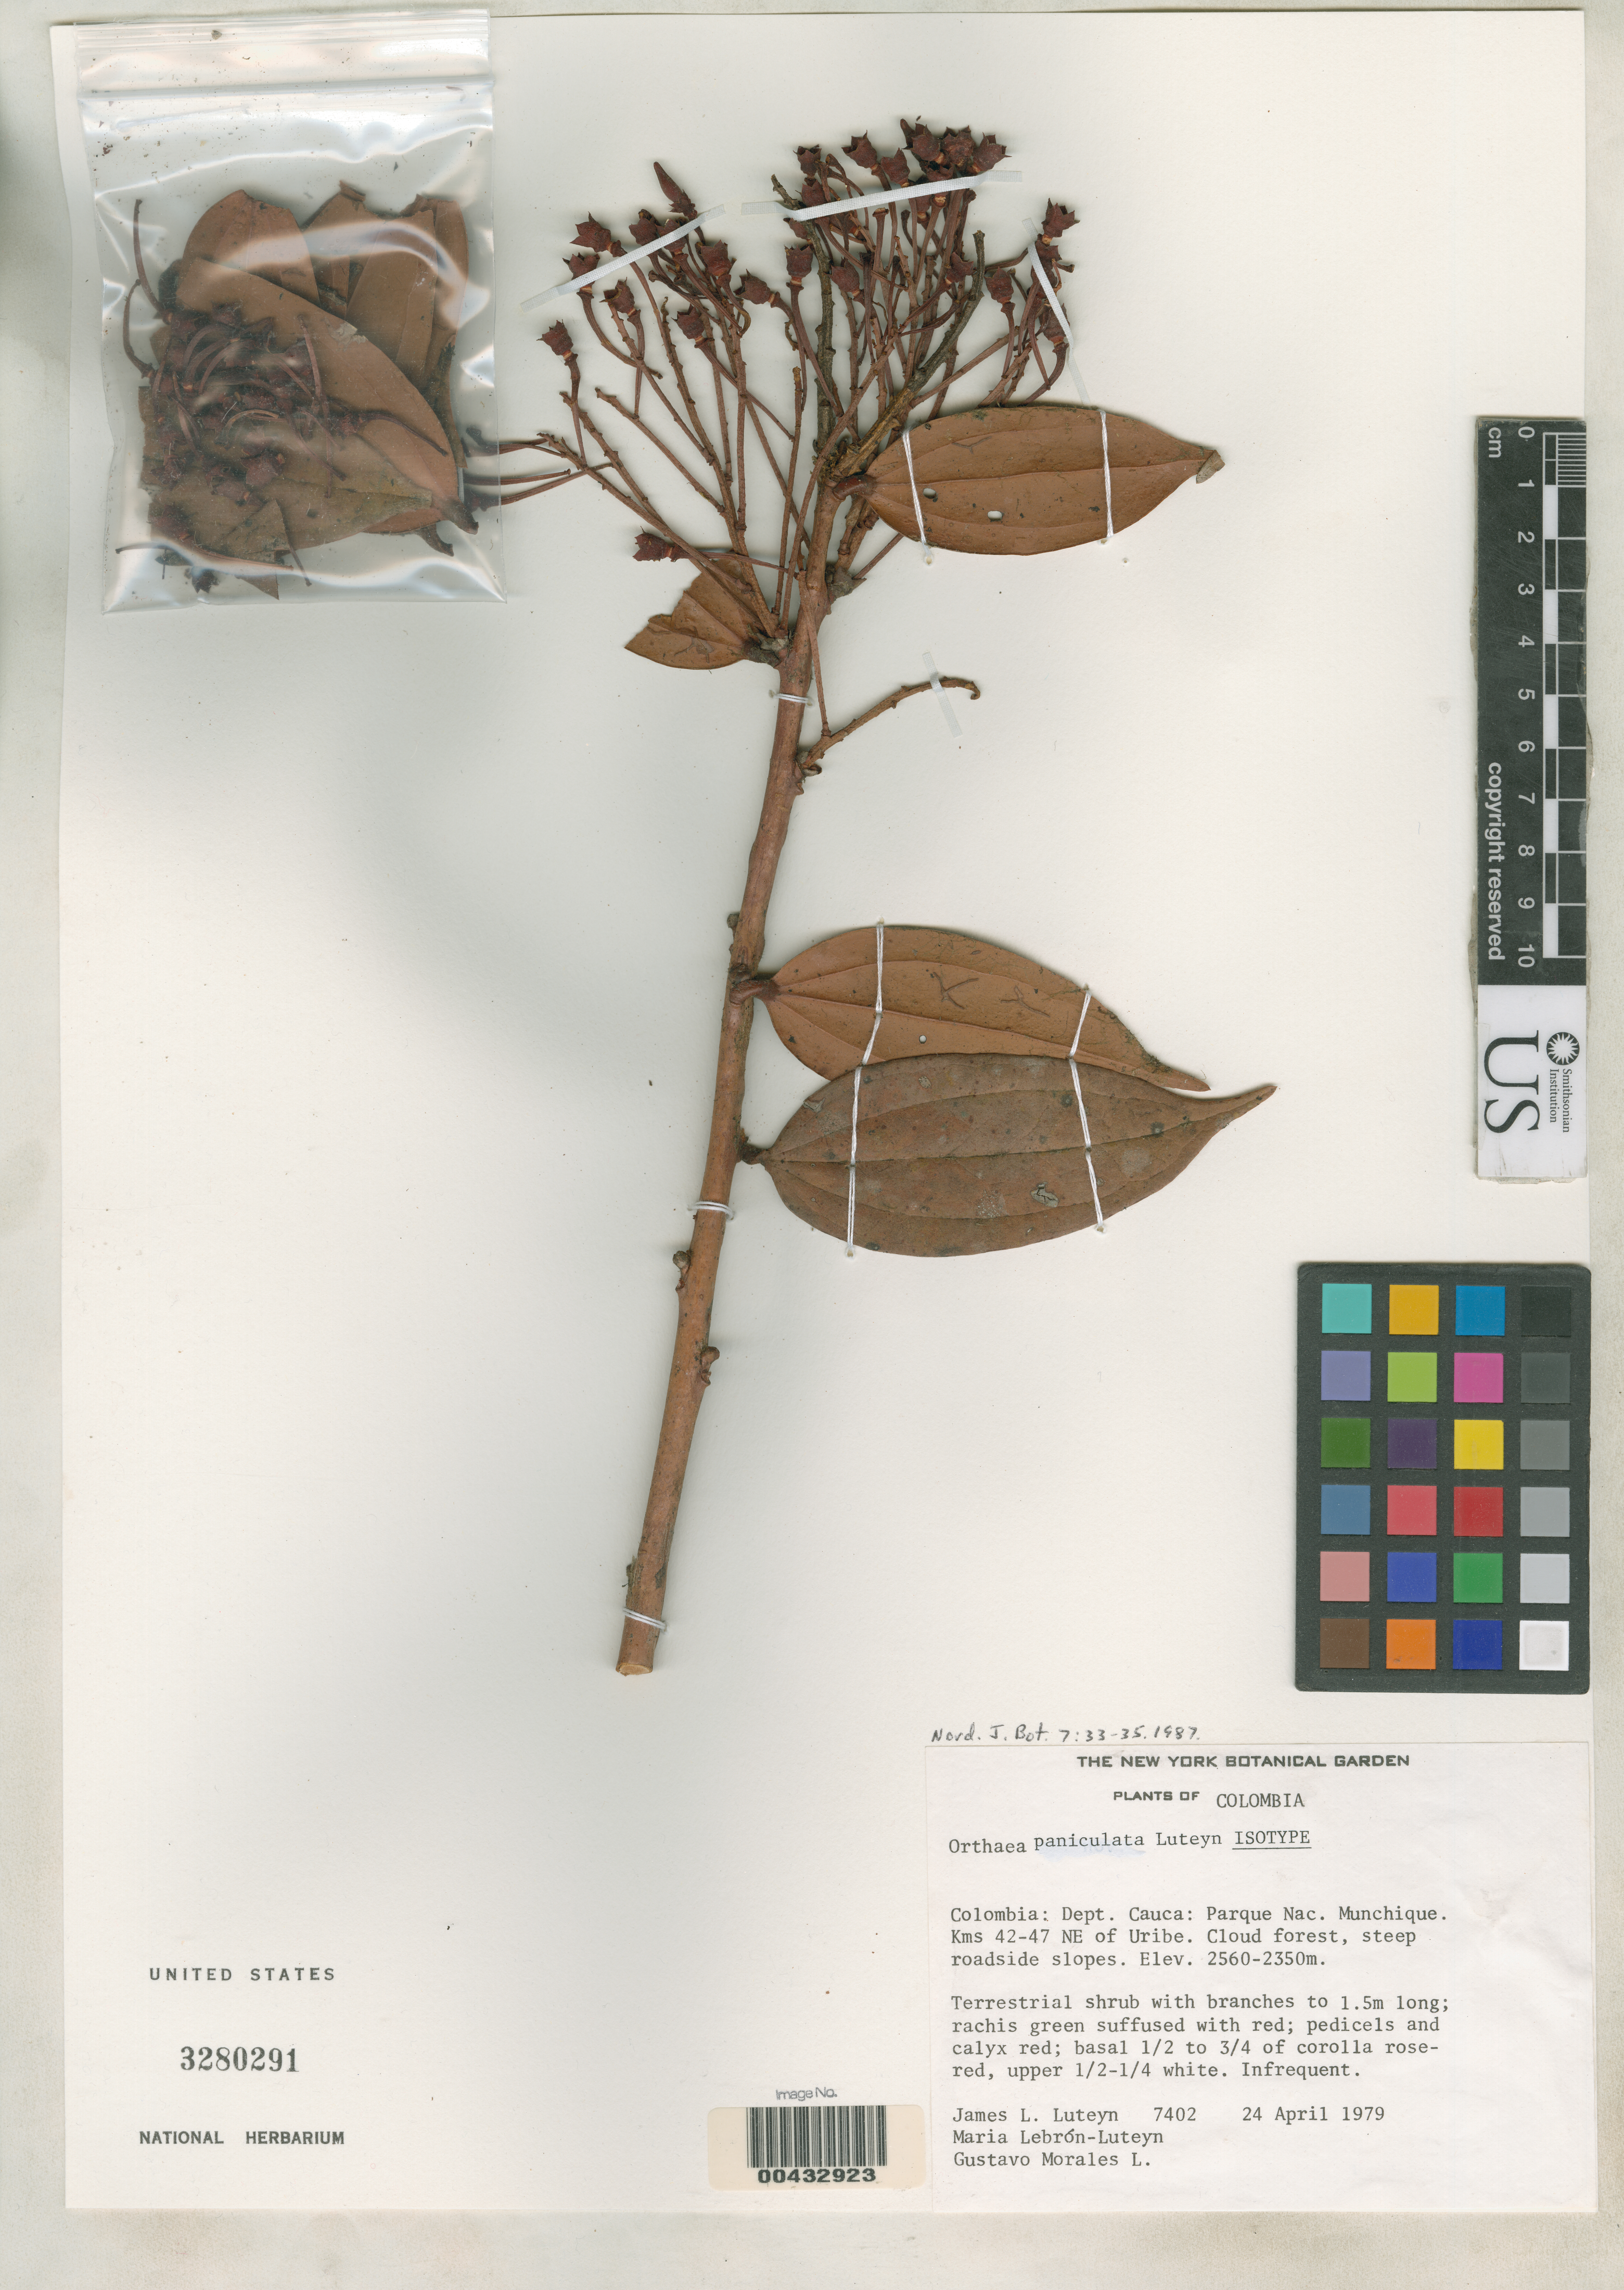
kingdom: Plantae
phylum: Tracheophyta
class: Magnoliopsida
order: Ericales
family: Ericaceae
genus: Orthaea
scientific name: Orthaea paniculata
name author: Luteyn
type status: Isotype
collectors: J. L. Luteyn, M. L. Lebrón-Luteyn & G. Morales L.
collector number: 7402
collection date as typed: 24 Apr 1979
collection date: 1979-04-24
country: Colombia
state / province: Cauca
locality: Parque Nac. Munchique, kms 42-47 NE of Uribe.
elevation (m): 2350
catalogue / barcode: US 3280291